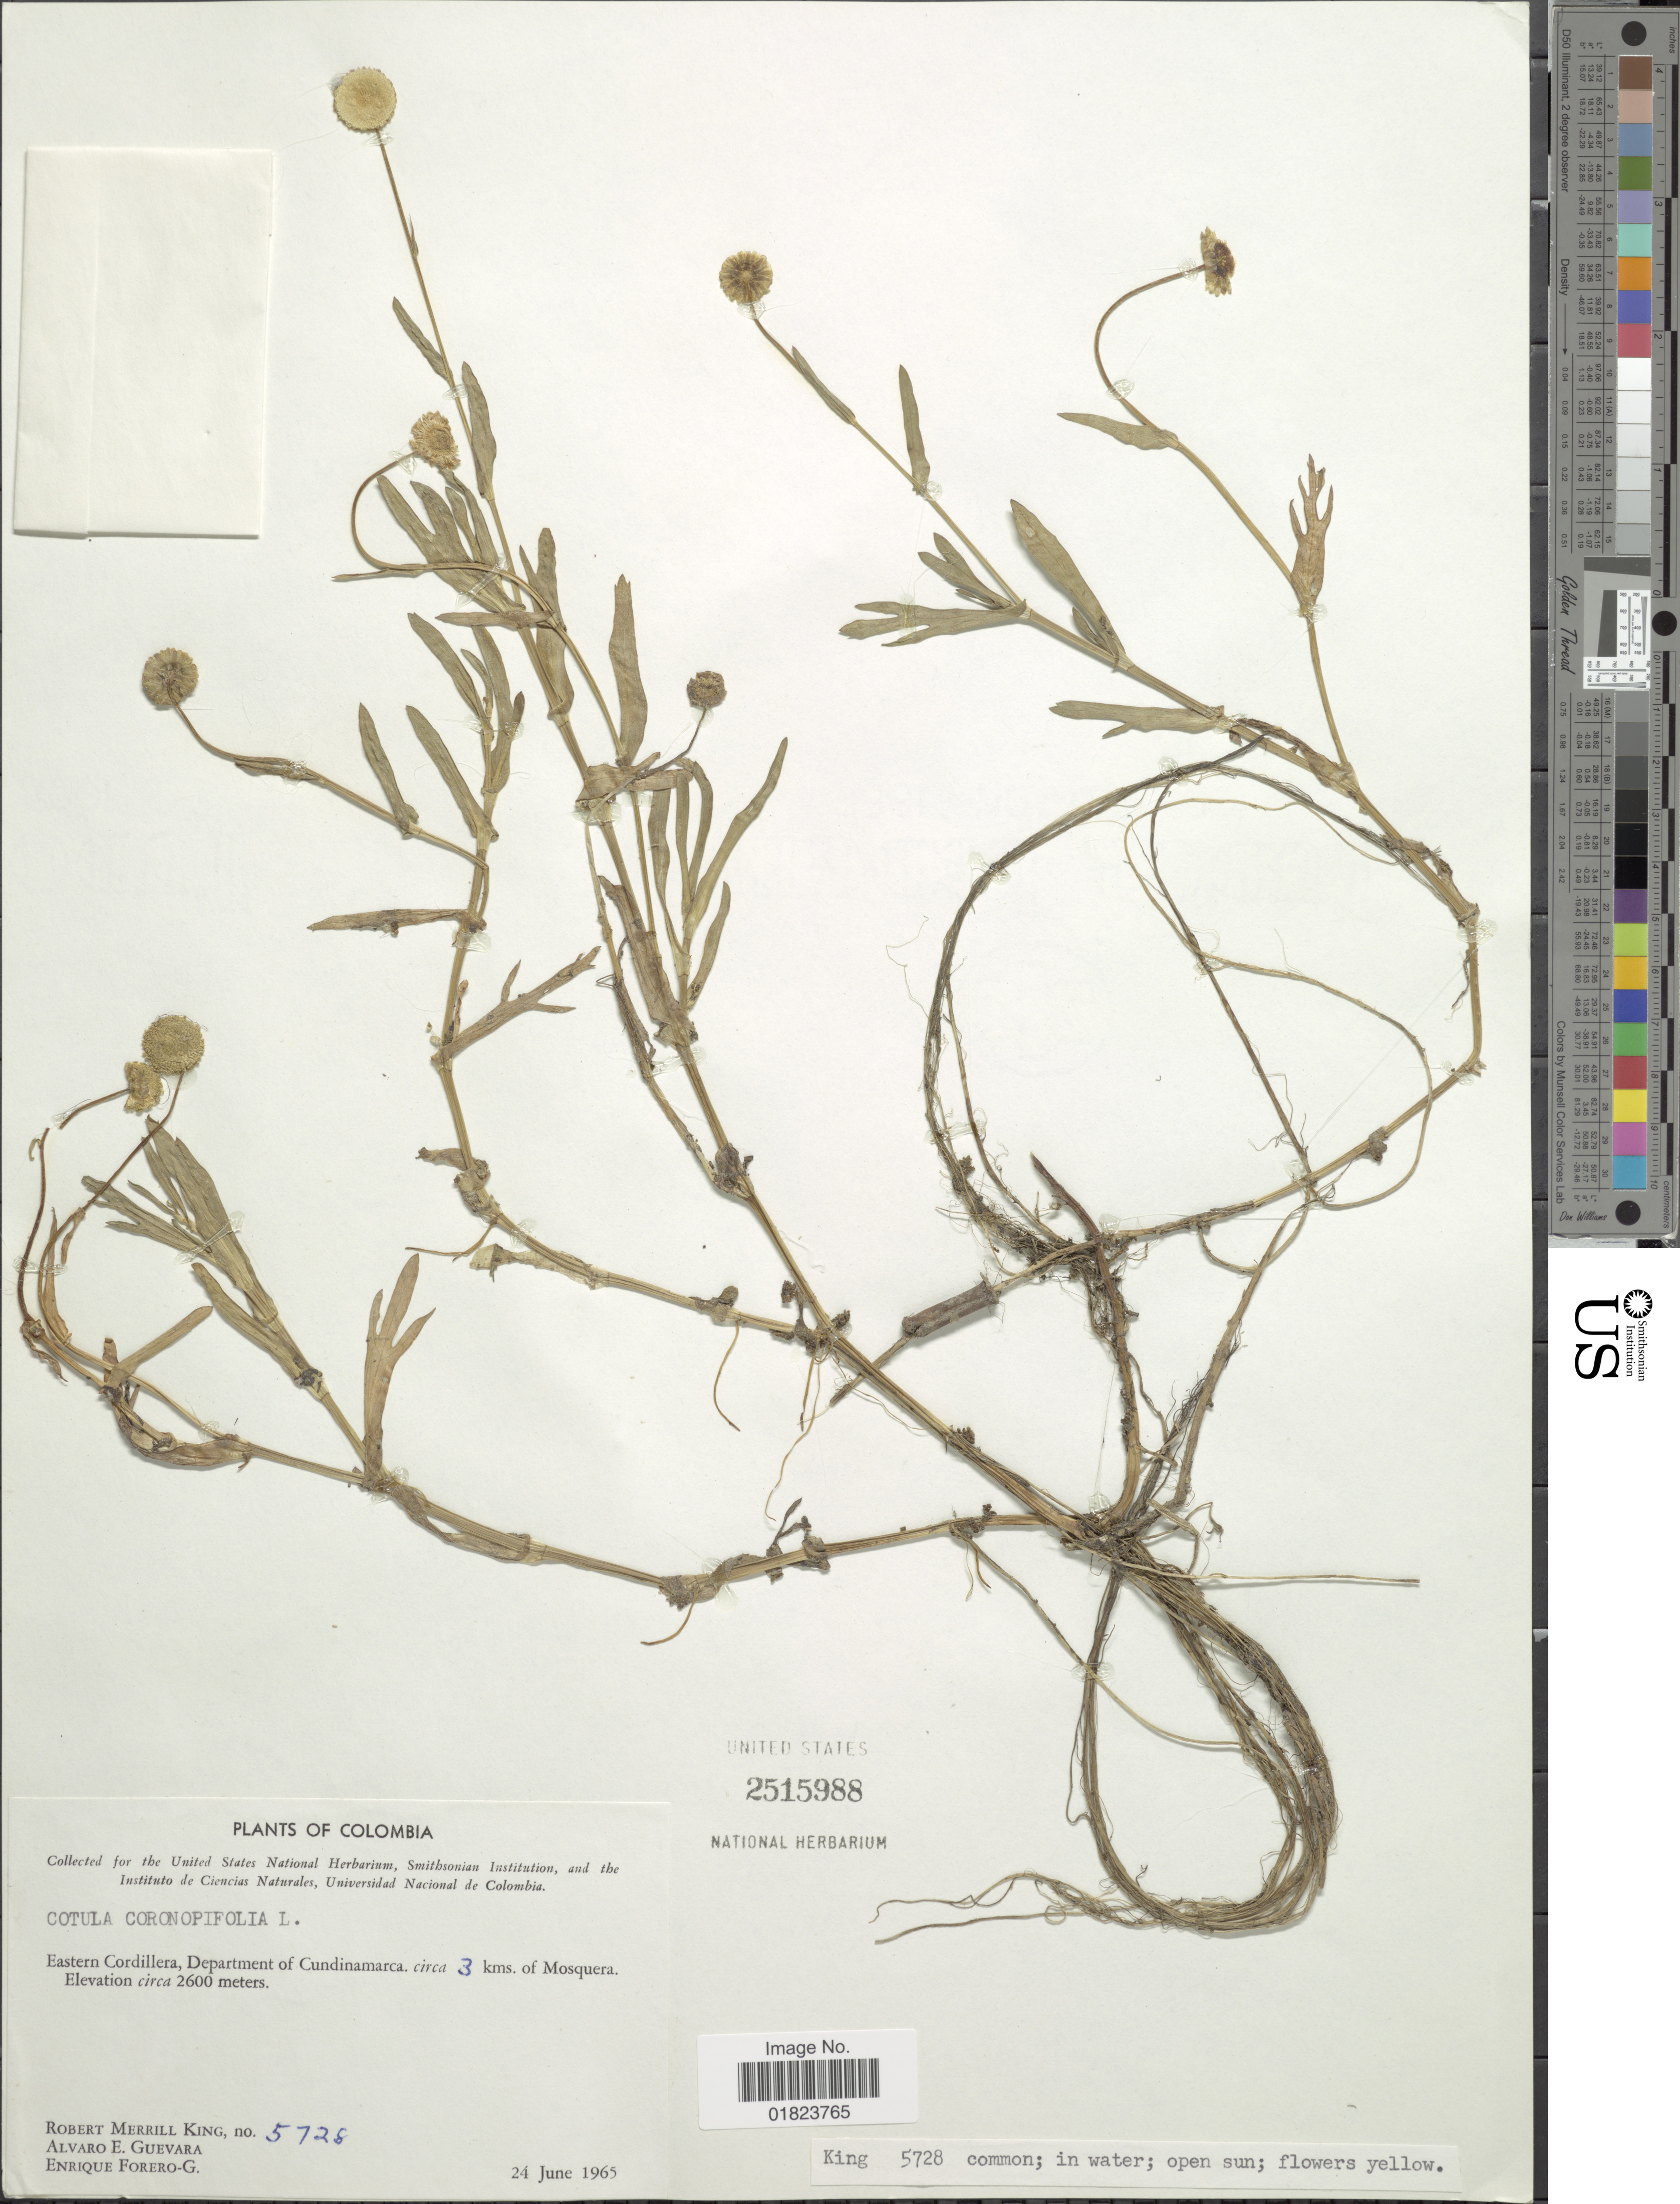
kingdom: Plantae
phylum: Tracheophyta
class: Magnoliopsida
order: Asterales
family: Asteraceae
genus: Cotula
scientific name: Cotula coronopifolia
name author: L.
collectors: R. M. King, A. E. Guevara & E. Forero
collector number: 5728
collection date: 1965-06-24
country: Colombia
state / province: Cundinamarca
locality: Eastern Cordillera, Department of Cundinamarca, circa 3 kms. of Mosquera.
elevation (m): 2600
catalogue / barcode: US 2515988